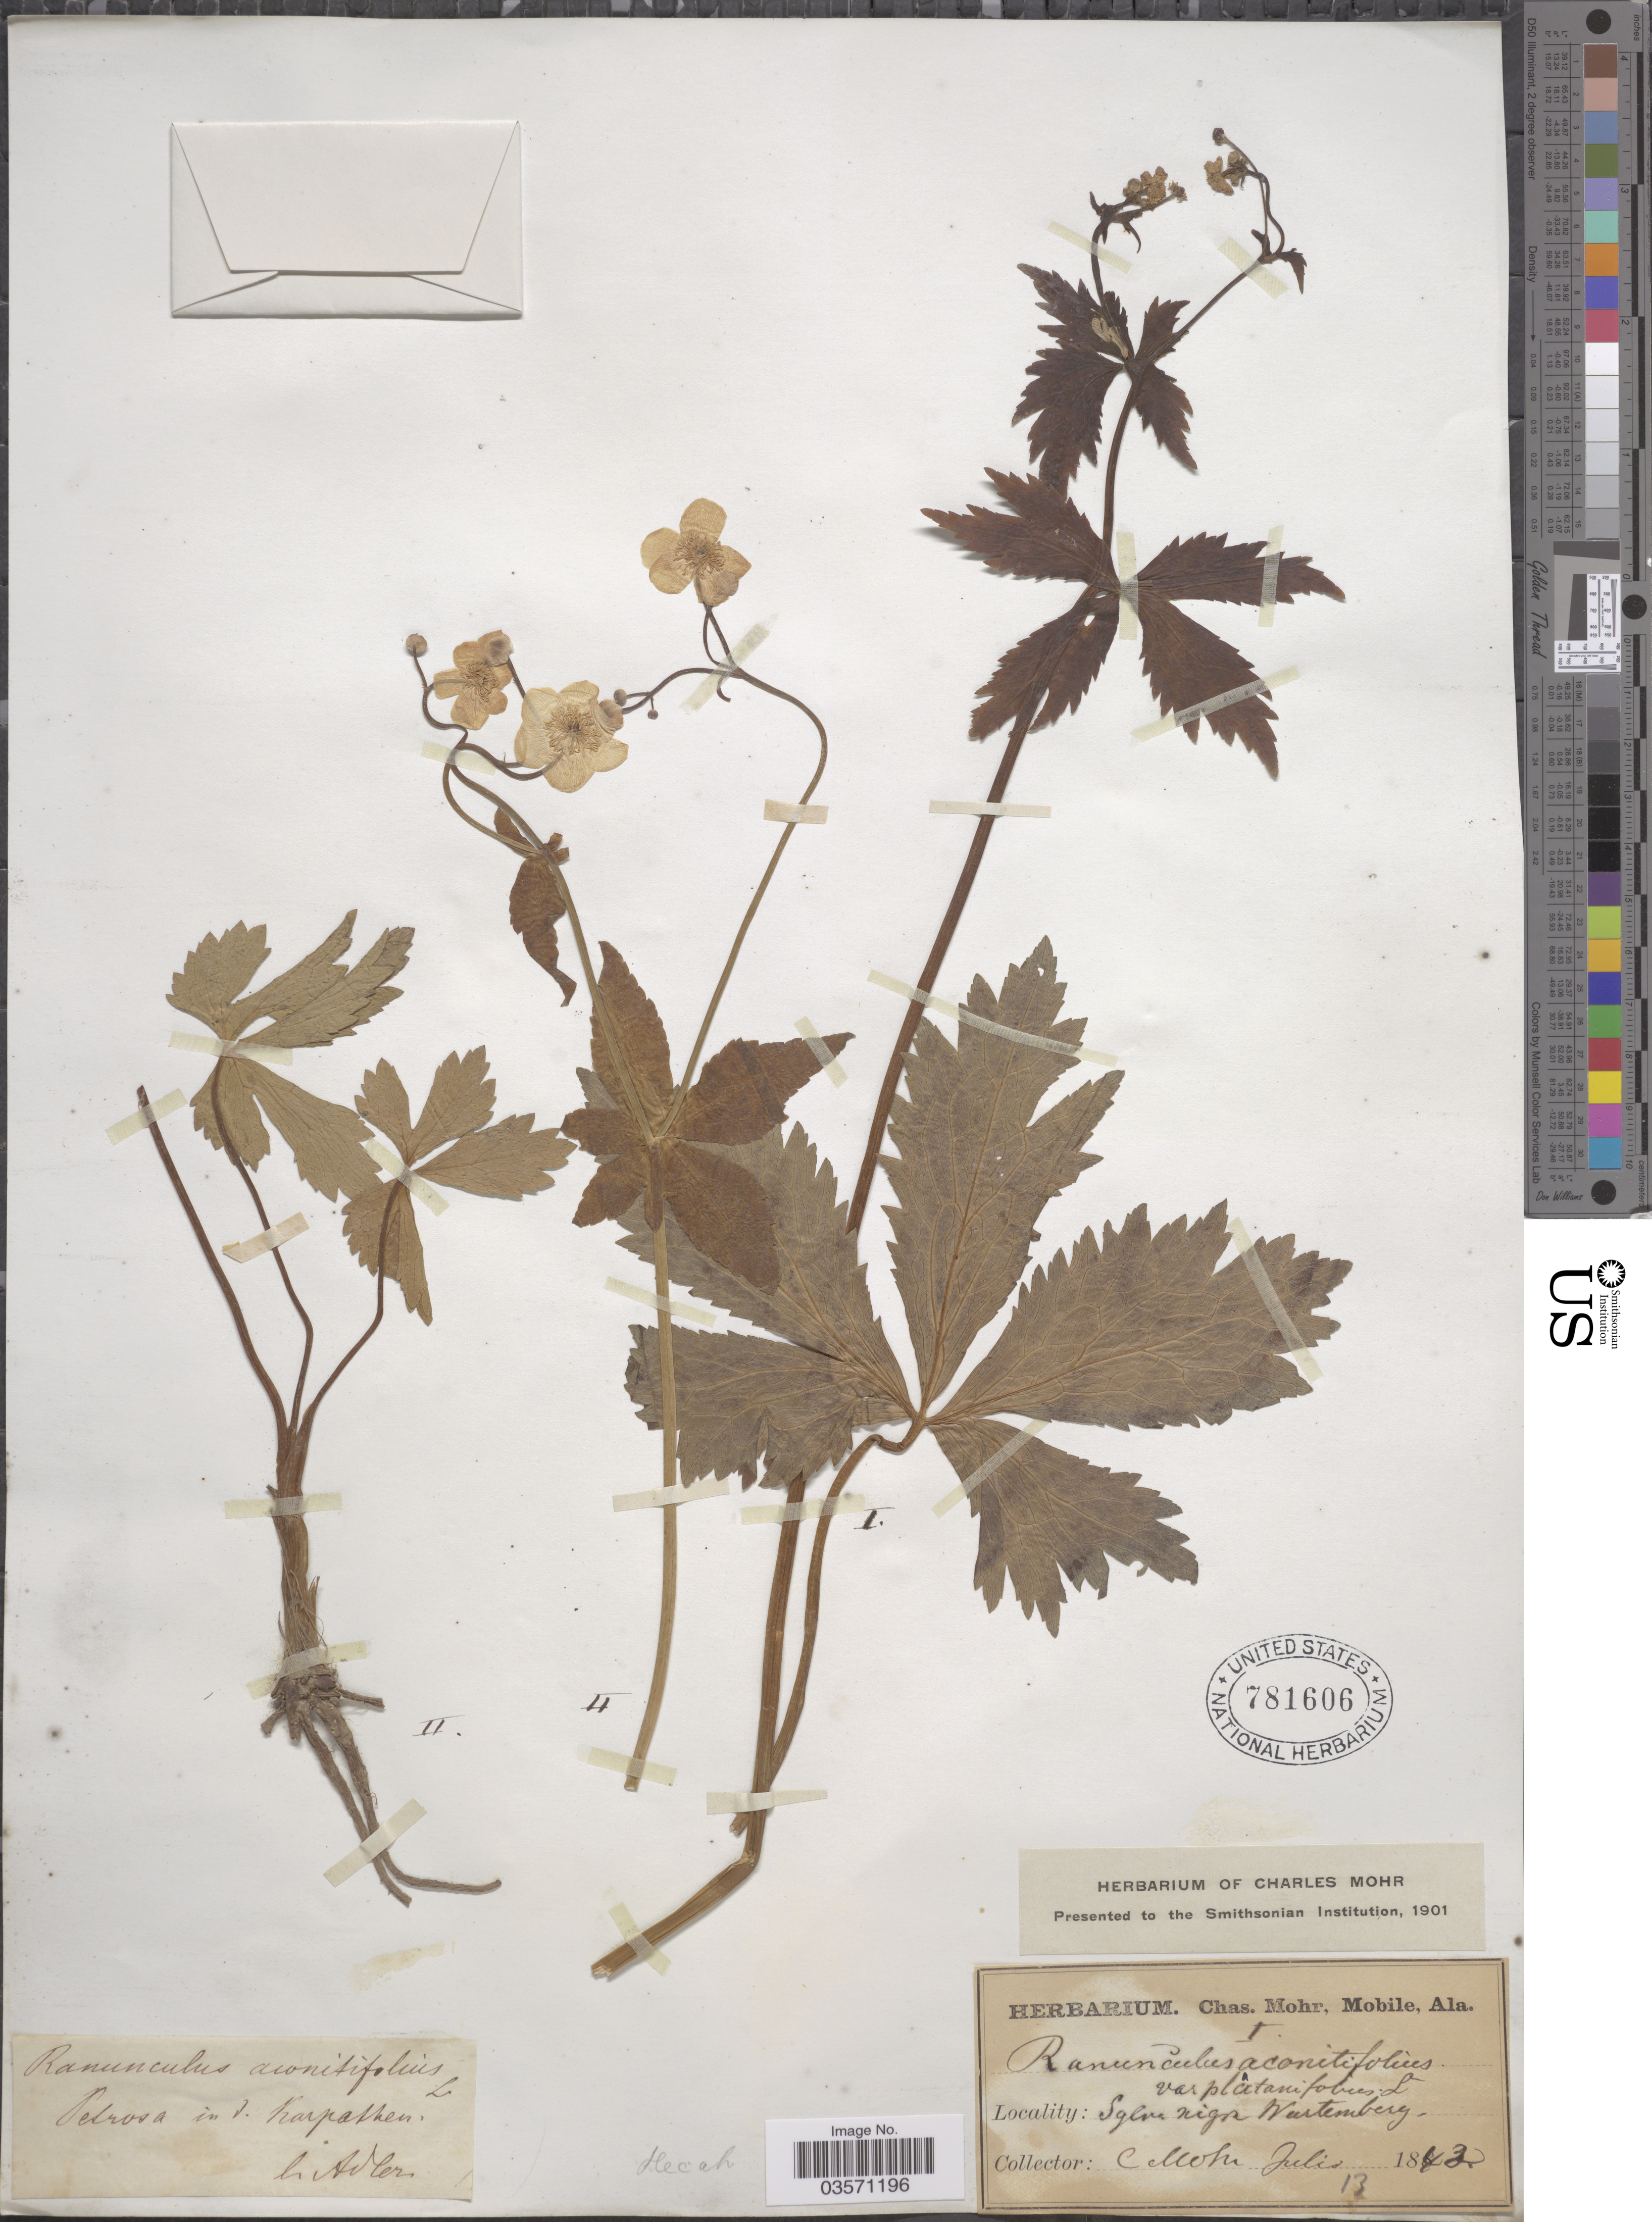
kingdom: Plantae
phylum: Tracheophyta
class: Magnoliopsida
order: Ranunculales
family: Ranunculaceae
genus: Ranunculus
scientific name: Ranunculus aconitifolius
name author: L.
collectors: Mohr, C. T. (herbarium)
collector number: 13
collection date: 1843-07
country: Germany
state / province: Baden-Württemberg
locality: Sylva nigra Wurtemberg.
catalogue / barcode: US 781606